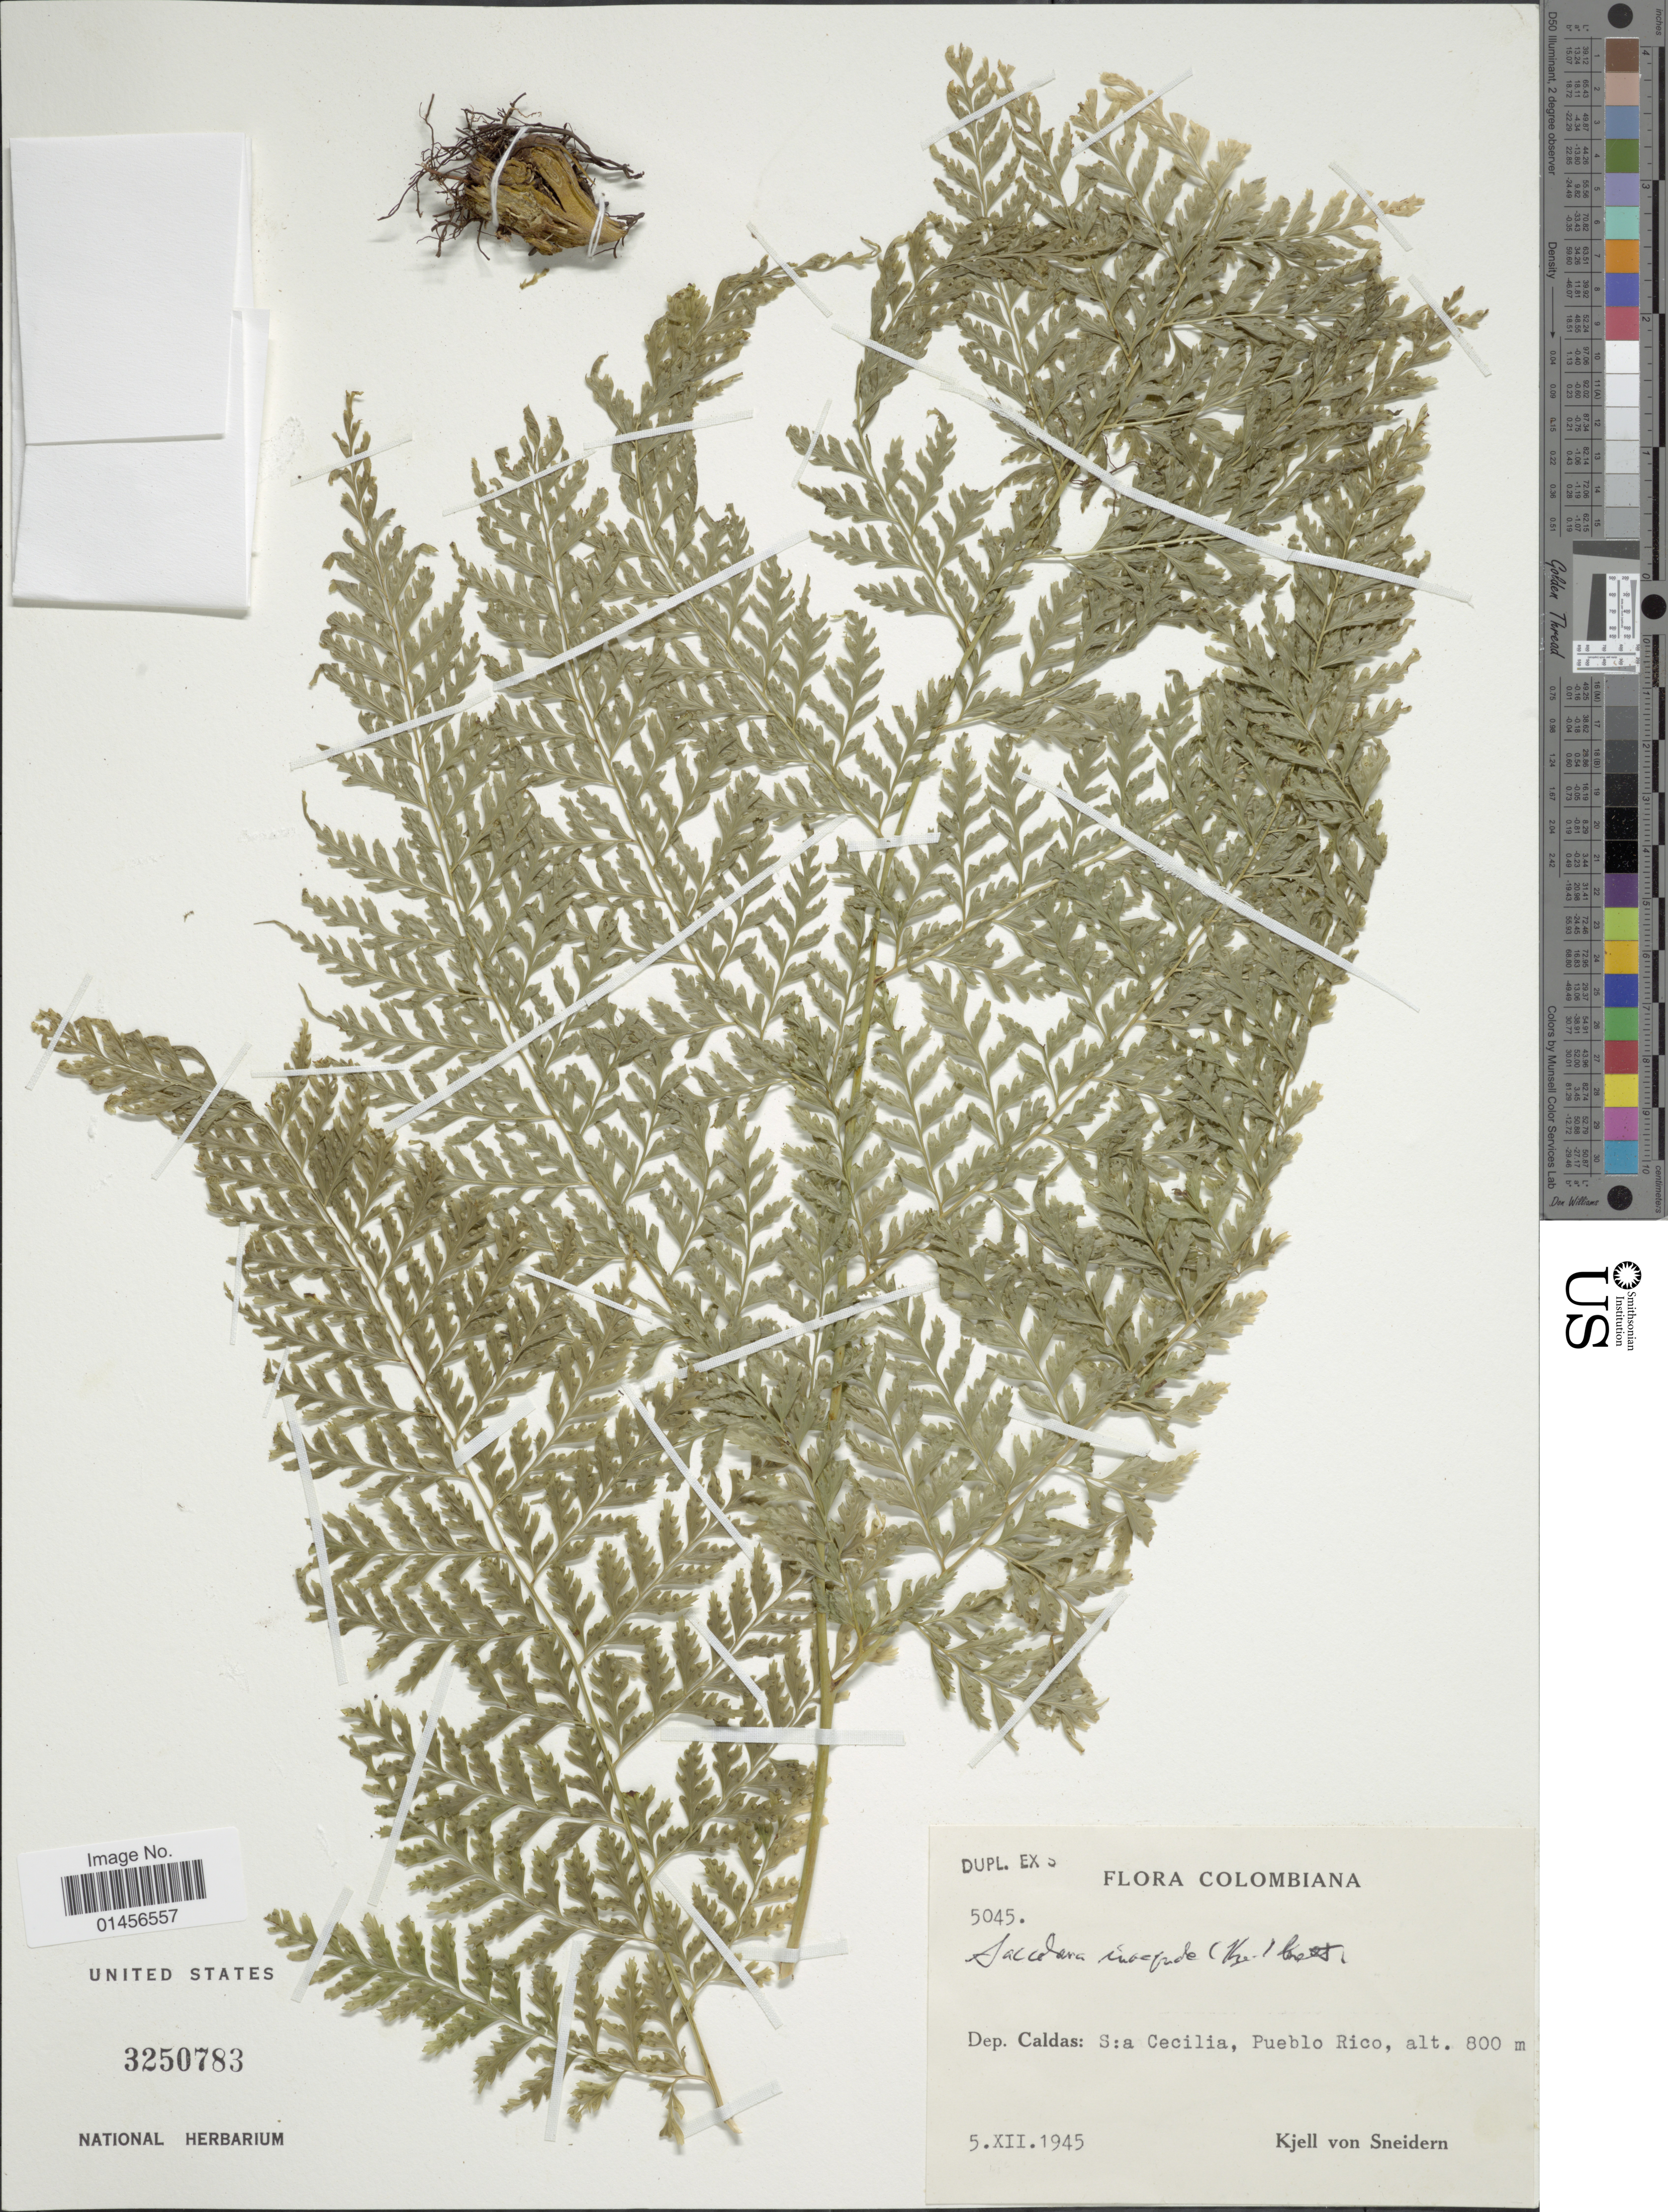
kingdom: Plantae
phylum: Tracheophyta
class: Polypodiopsida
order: Polypodiales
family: Saccolomataceae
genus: Saccoloma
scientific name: Saccoloma inaequale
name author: (Kunze) Mett.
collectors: K. von Sneidern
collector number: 5045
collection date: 1945-12-05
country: Colombia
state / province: Caldas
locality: S:a Cecilia, Pueblo Rico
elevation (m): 800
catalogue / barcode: US 3250783